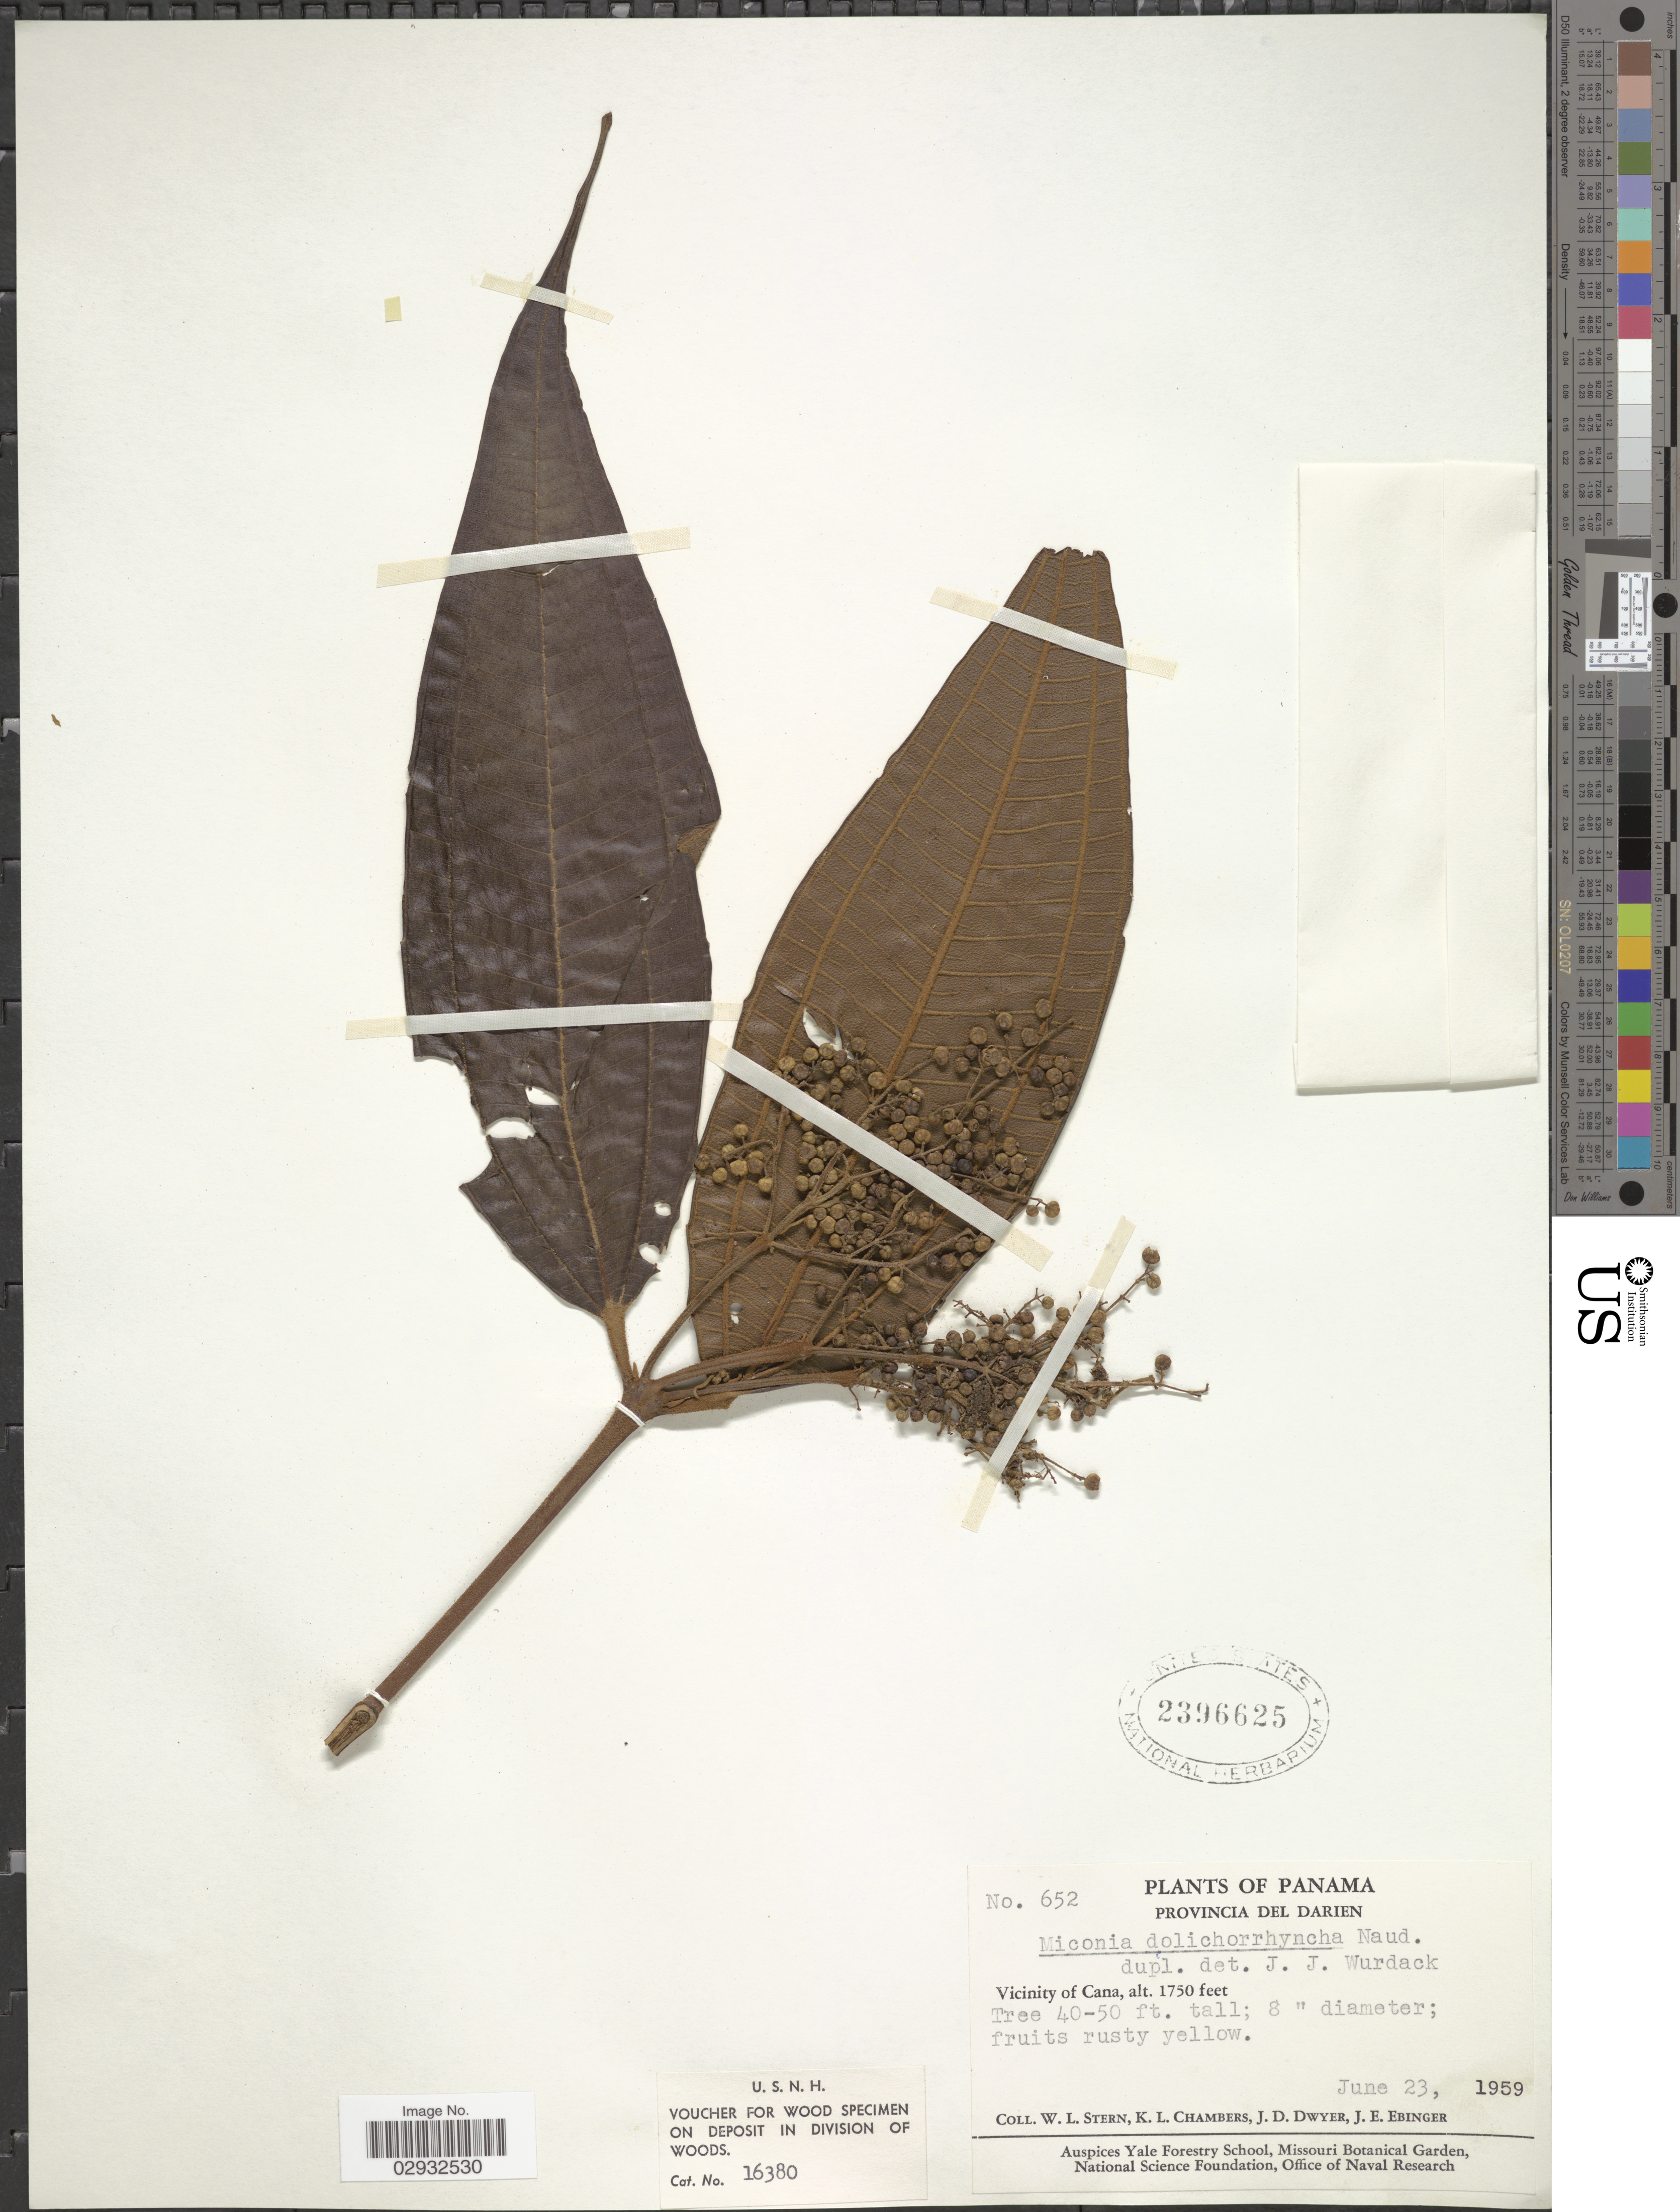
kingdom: Plantae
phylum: Tracheophyta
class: Magnoliopsida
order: Myrtales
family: Melastomataceae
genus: Miconia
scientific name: Miconia dolichorrhyncha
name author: Naudin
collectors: W. L. Stern, K. Chambers, J. D. Dwyer & J. Ebinger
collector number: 652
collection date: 1959-06-23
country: Panama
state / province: Darién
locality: Vicinity of Cana.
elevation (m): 533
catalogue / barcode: US 2396625